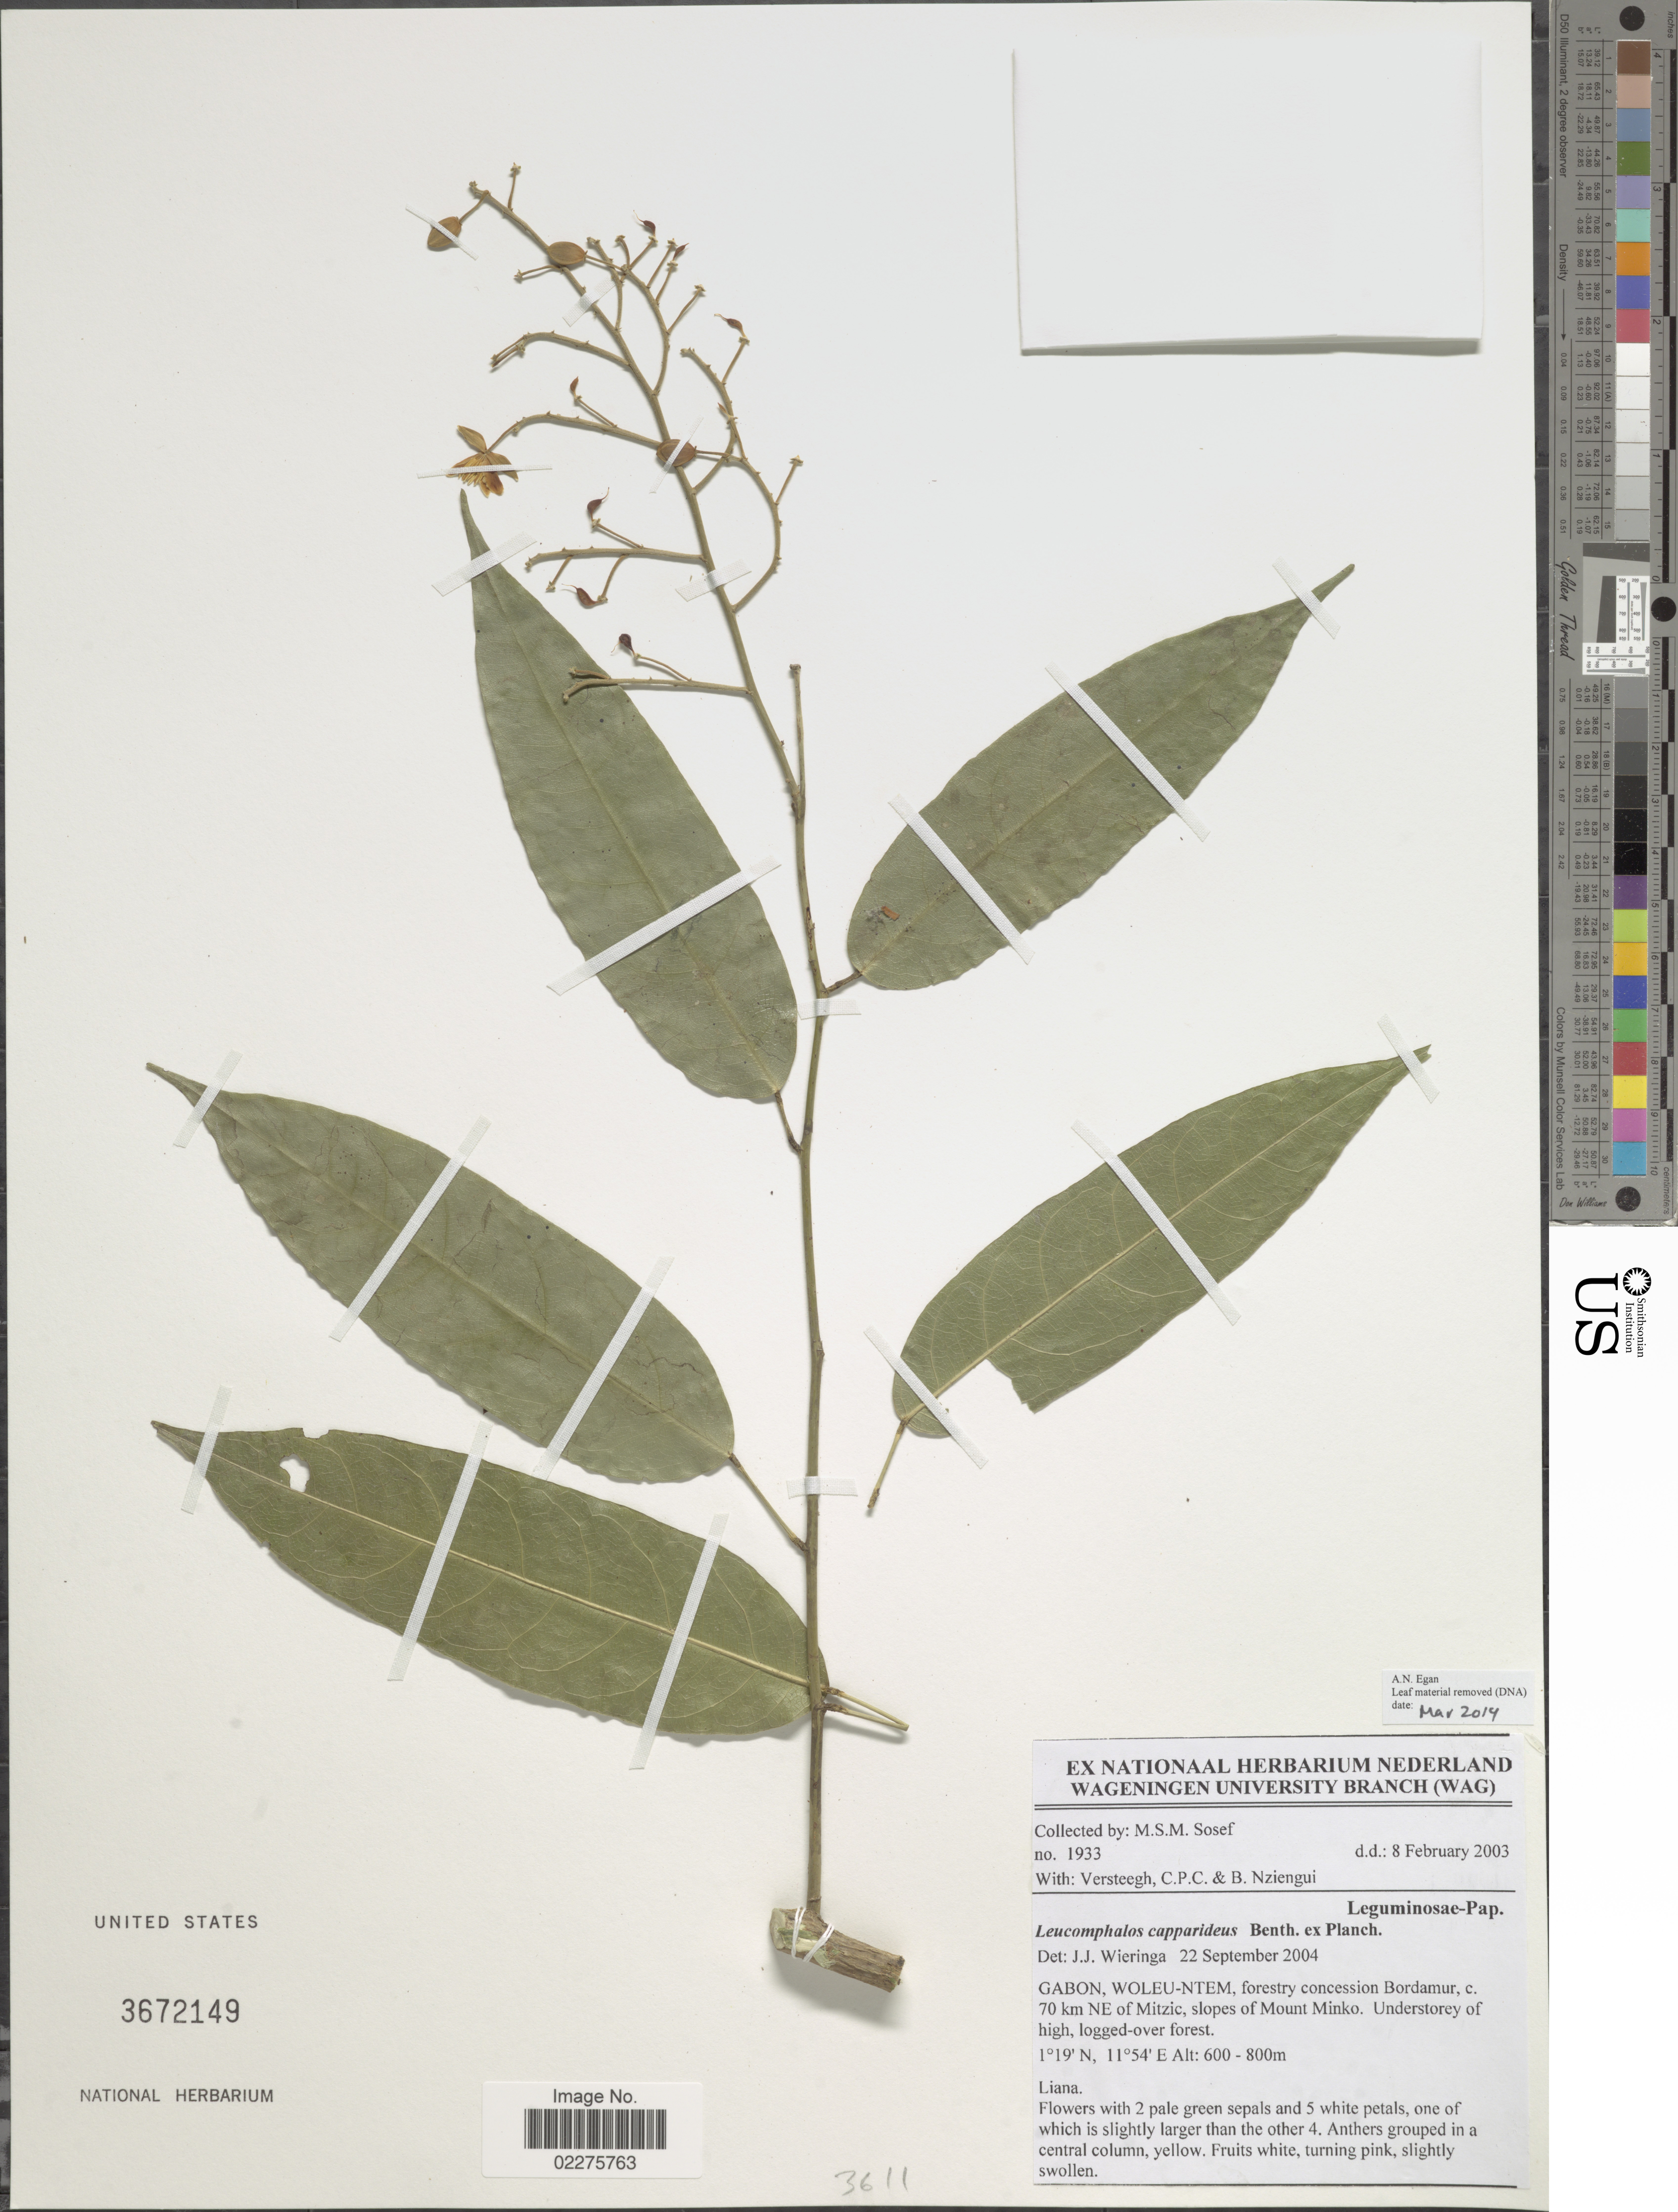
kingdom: Plantae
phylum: Tracheophyta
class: Magnoliopsida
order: Fabales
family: Fabaceae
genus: Leucomphalos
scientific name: Leucomphalos capparideus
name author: Benth. ex Planch.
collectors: M. Sosef, C. Versteegh & B. Nziengui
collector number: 1933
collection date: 2003-02-08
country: Gabon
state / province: Woleu-Ntem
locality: Forestry concession Bordamur, c. 70 km NE of Mtzic, slopes of Mount Minko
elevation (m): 600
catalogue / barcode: US 3672149